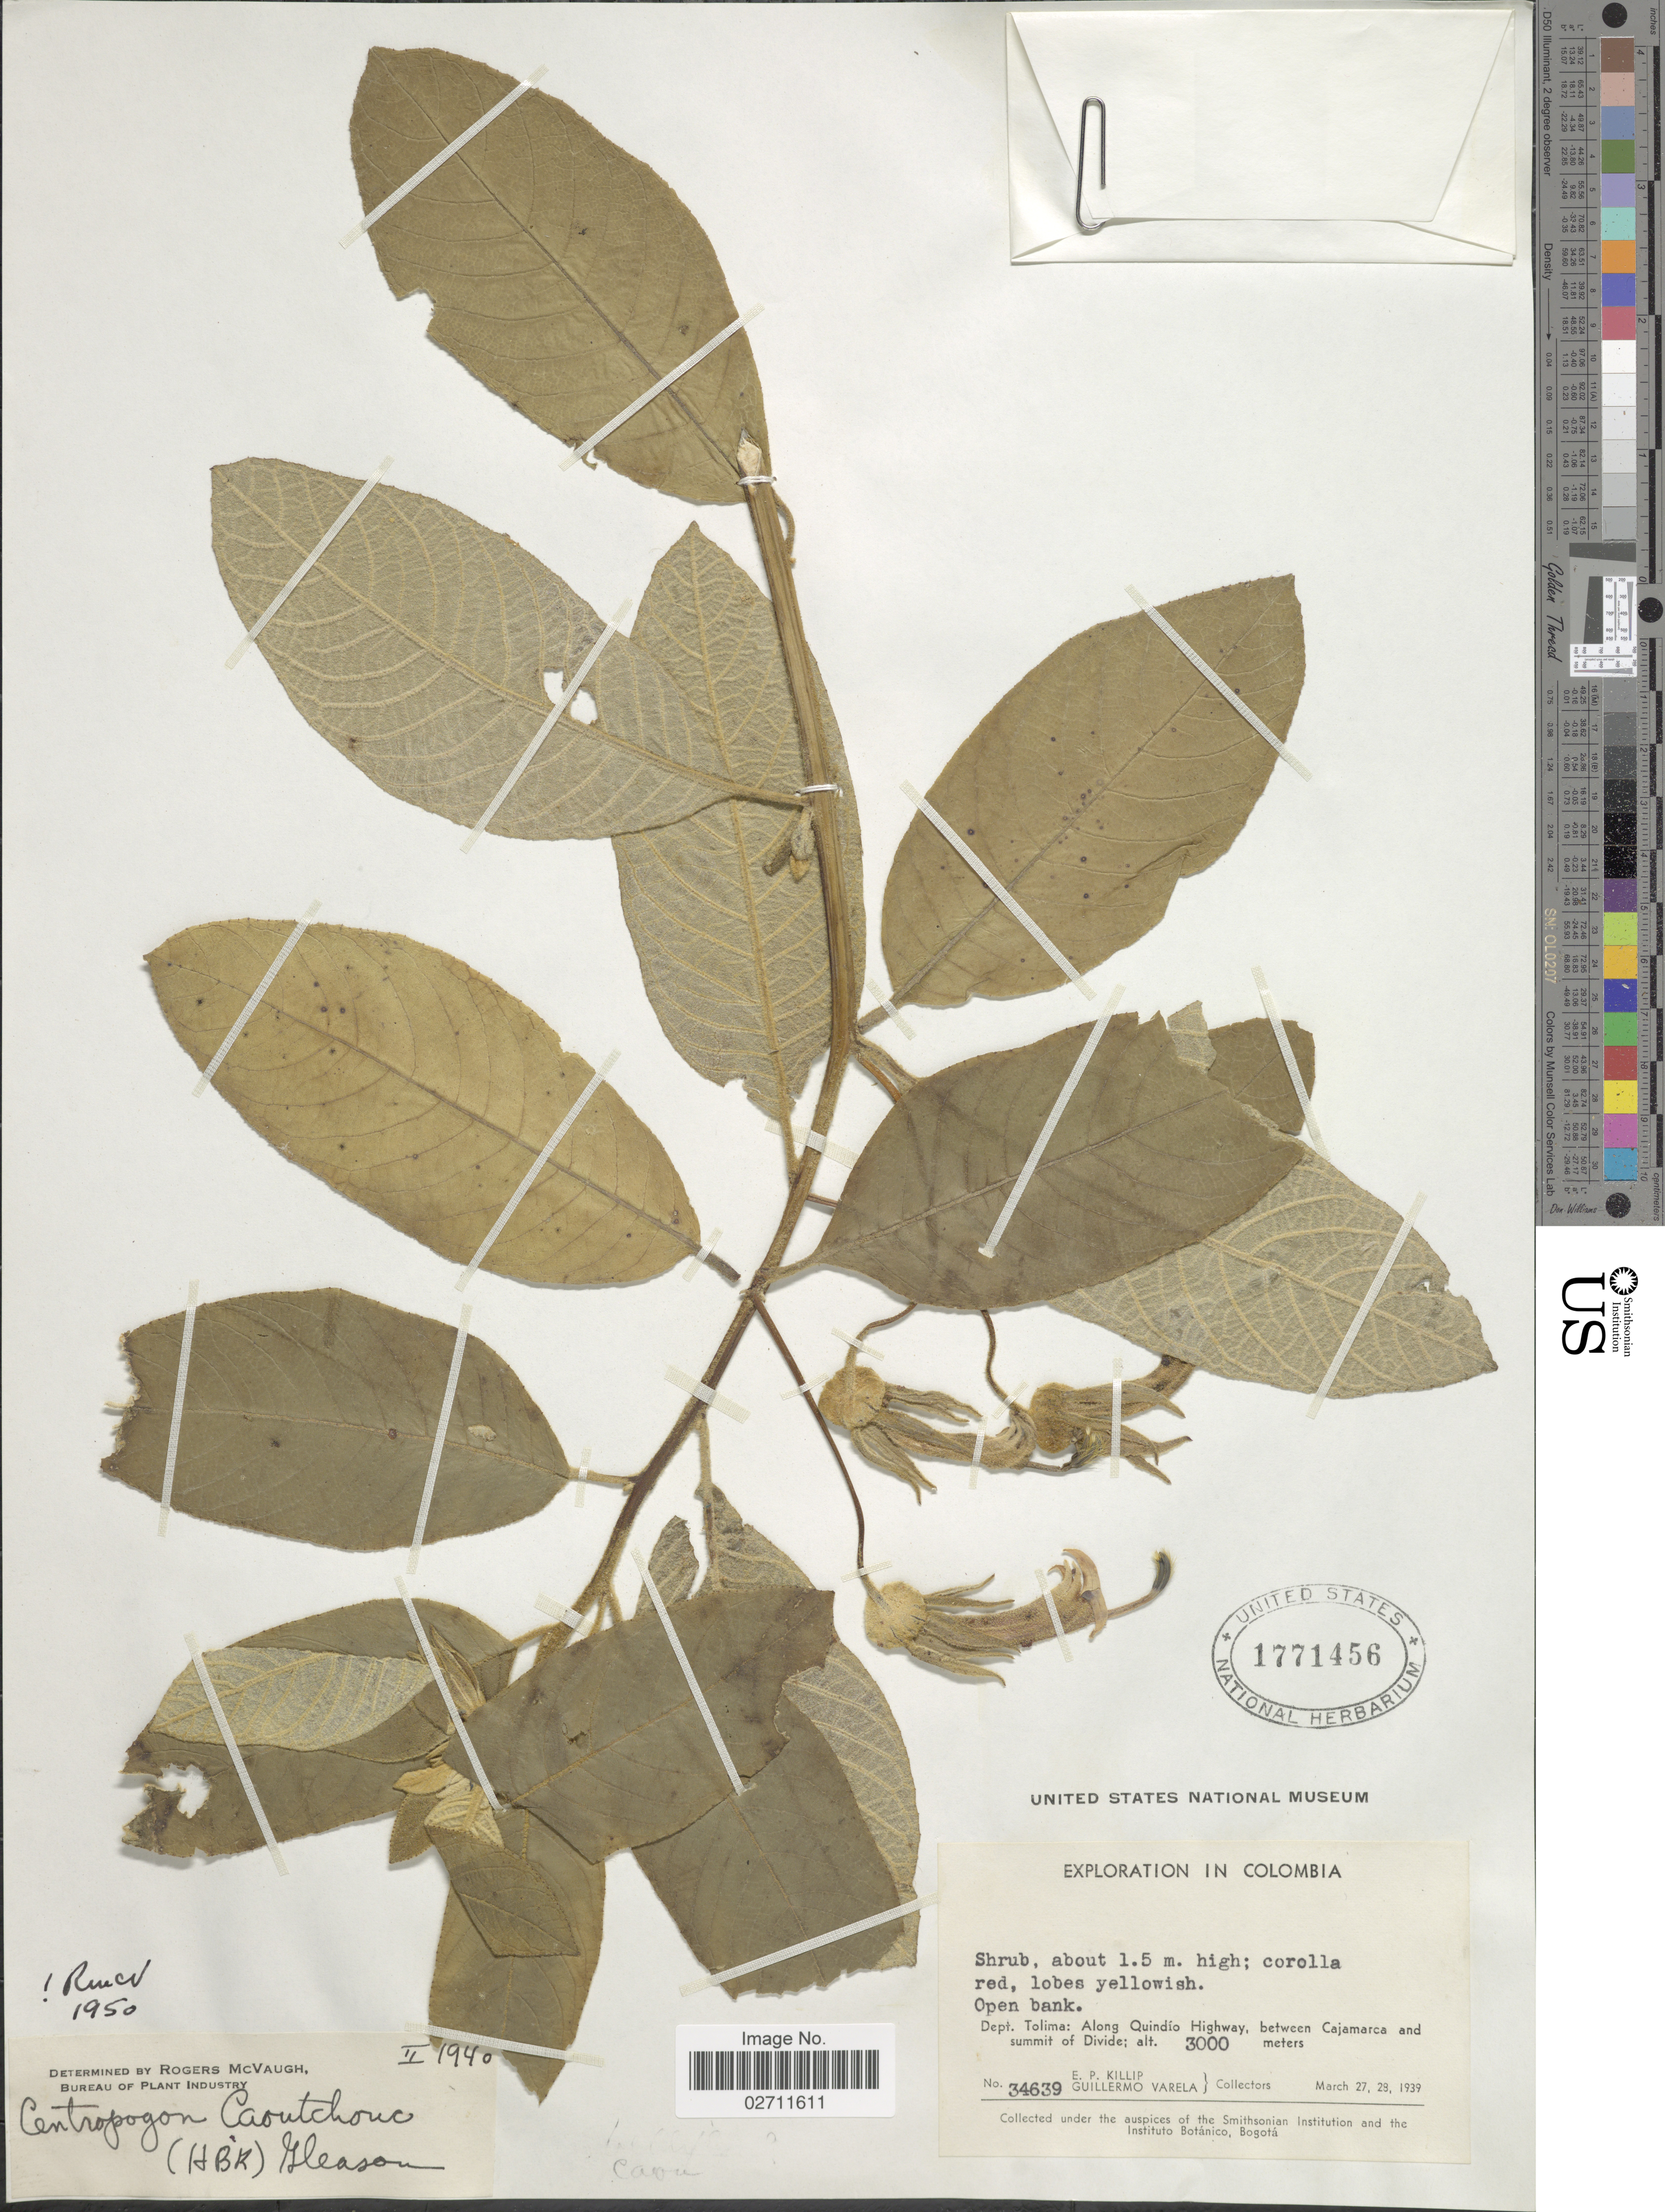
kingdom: Plantae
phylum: Tracheophyta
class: Magnoliopsida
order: Asterales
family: Campanulaceae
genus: Centropogon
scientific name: Centropogon caoutchouc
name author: (Kunth) Gleason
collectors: E. P. Killip & G. Varela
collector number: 34639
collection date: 1939-03-27/1939-03-28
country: Colombia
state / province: Tolima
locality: Aalong Quindio Highway, between Cajamarca and summit of Divide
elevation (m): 3000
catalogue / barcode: US 1771456